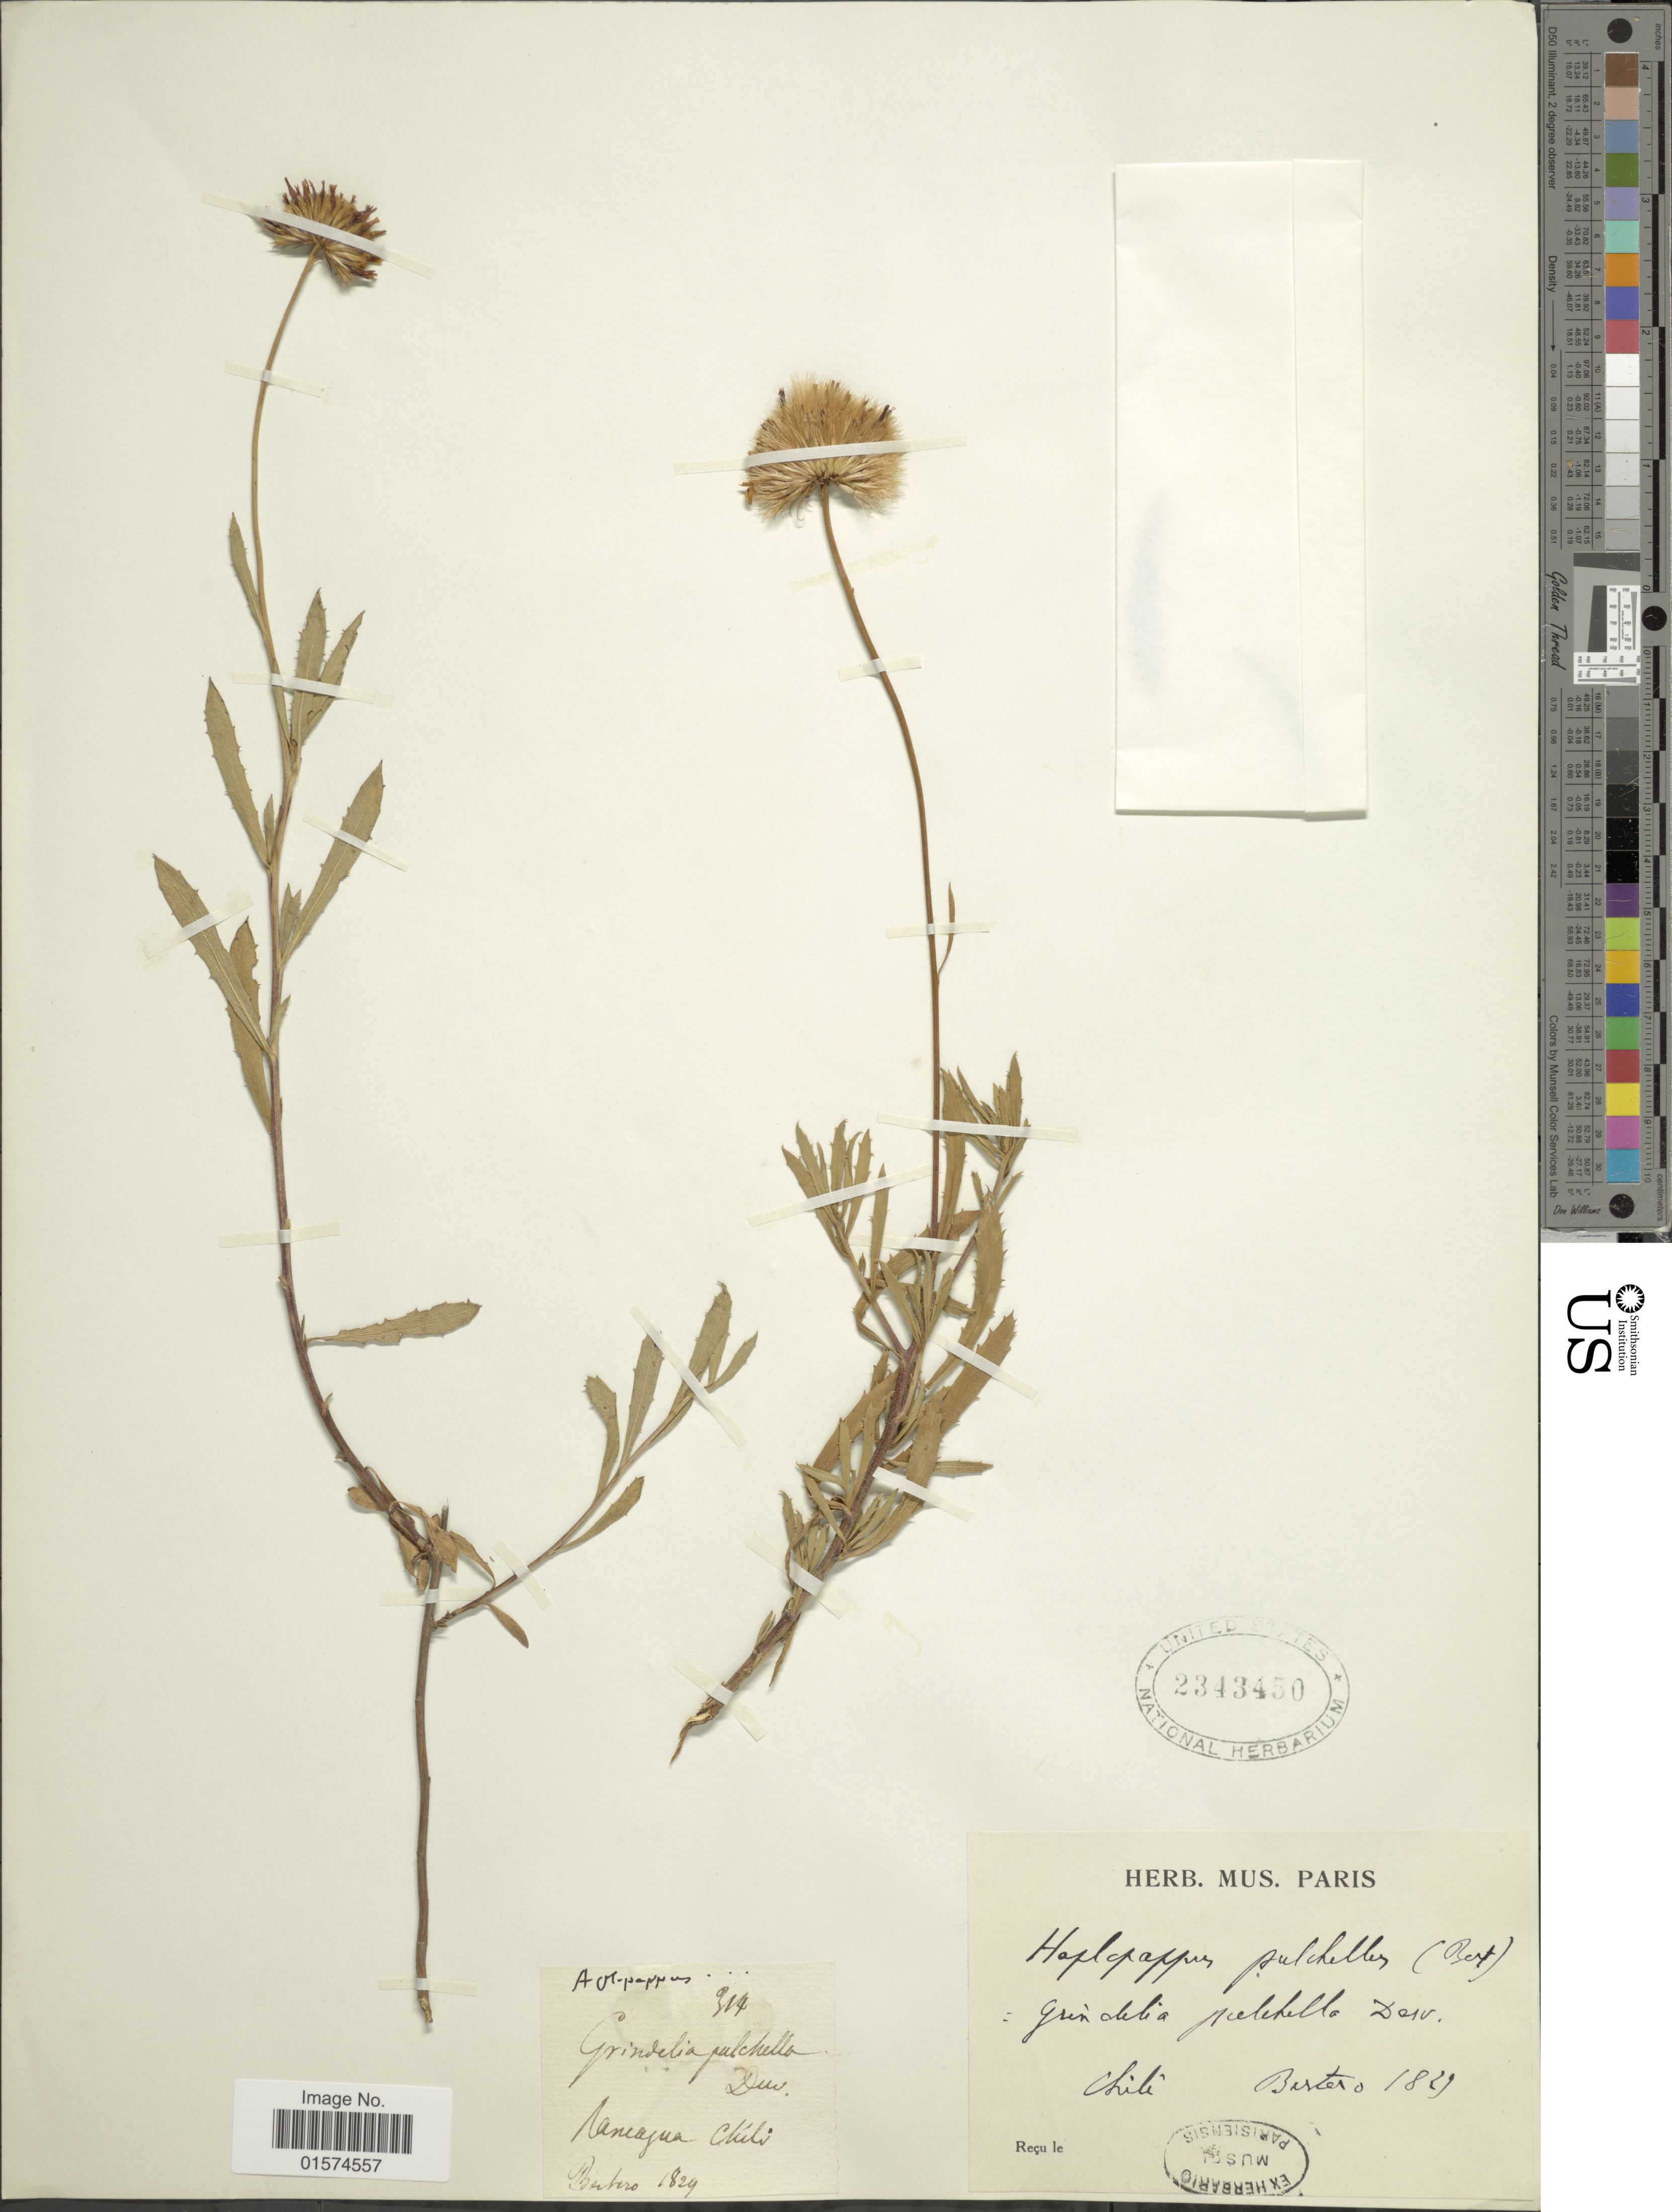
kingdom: Plantae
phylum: Tracheophyta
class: Magnoliopsida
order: Asterales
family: Asteraceae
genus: Haplopappus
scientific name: Haplopappus pulchellus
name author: DC.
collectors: Bertero, --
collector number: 314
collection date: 1829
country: Chile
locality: Rancagua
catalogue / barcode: US 2343450